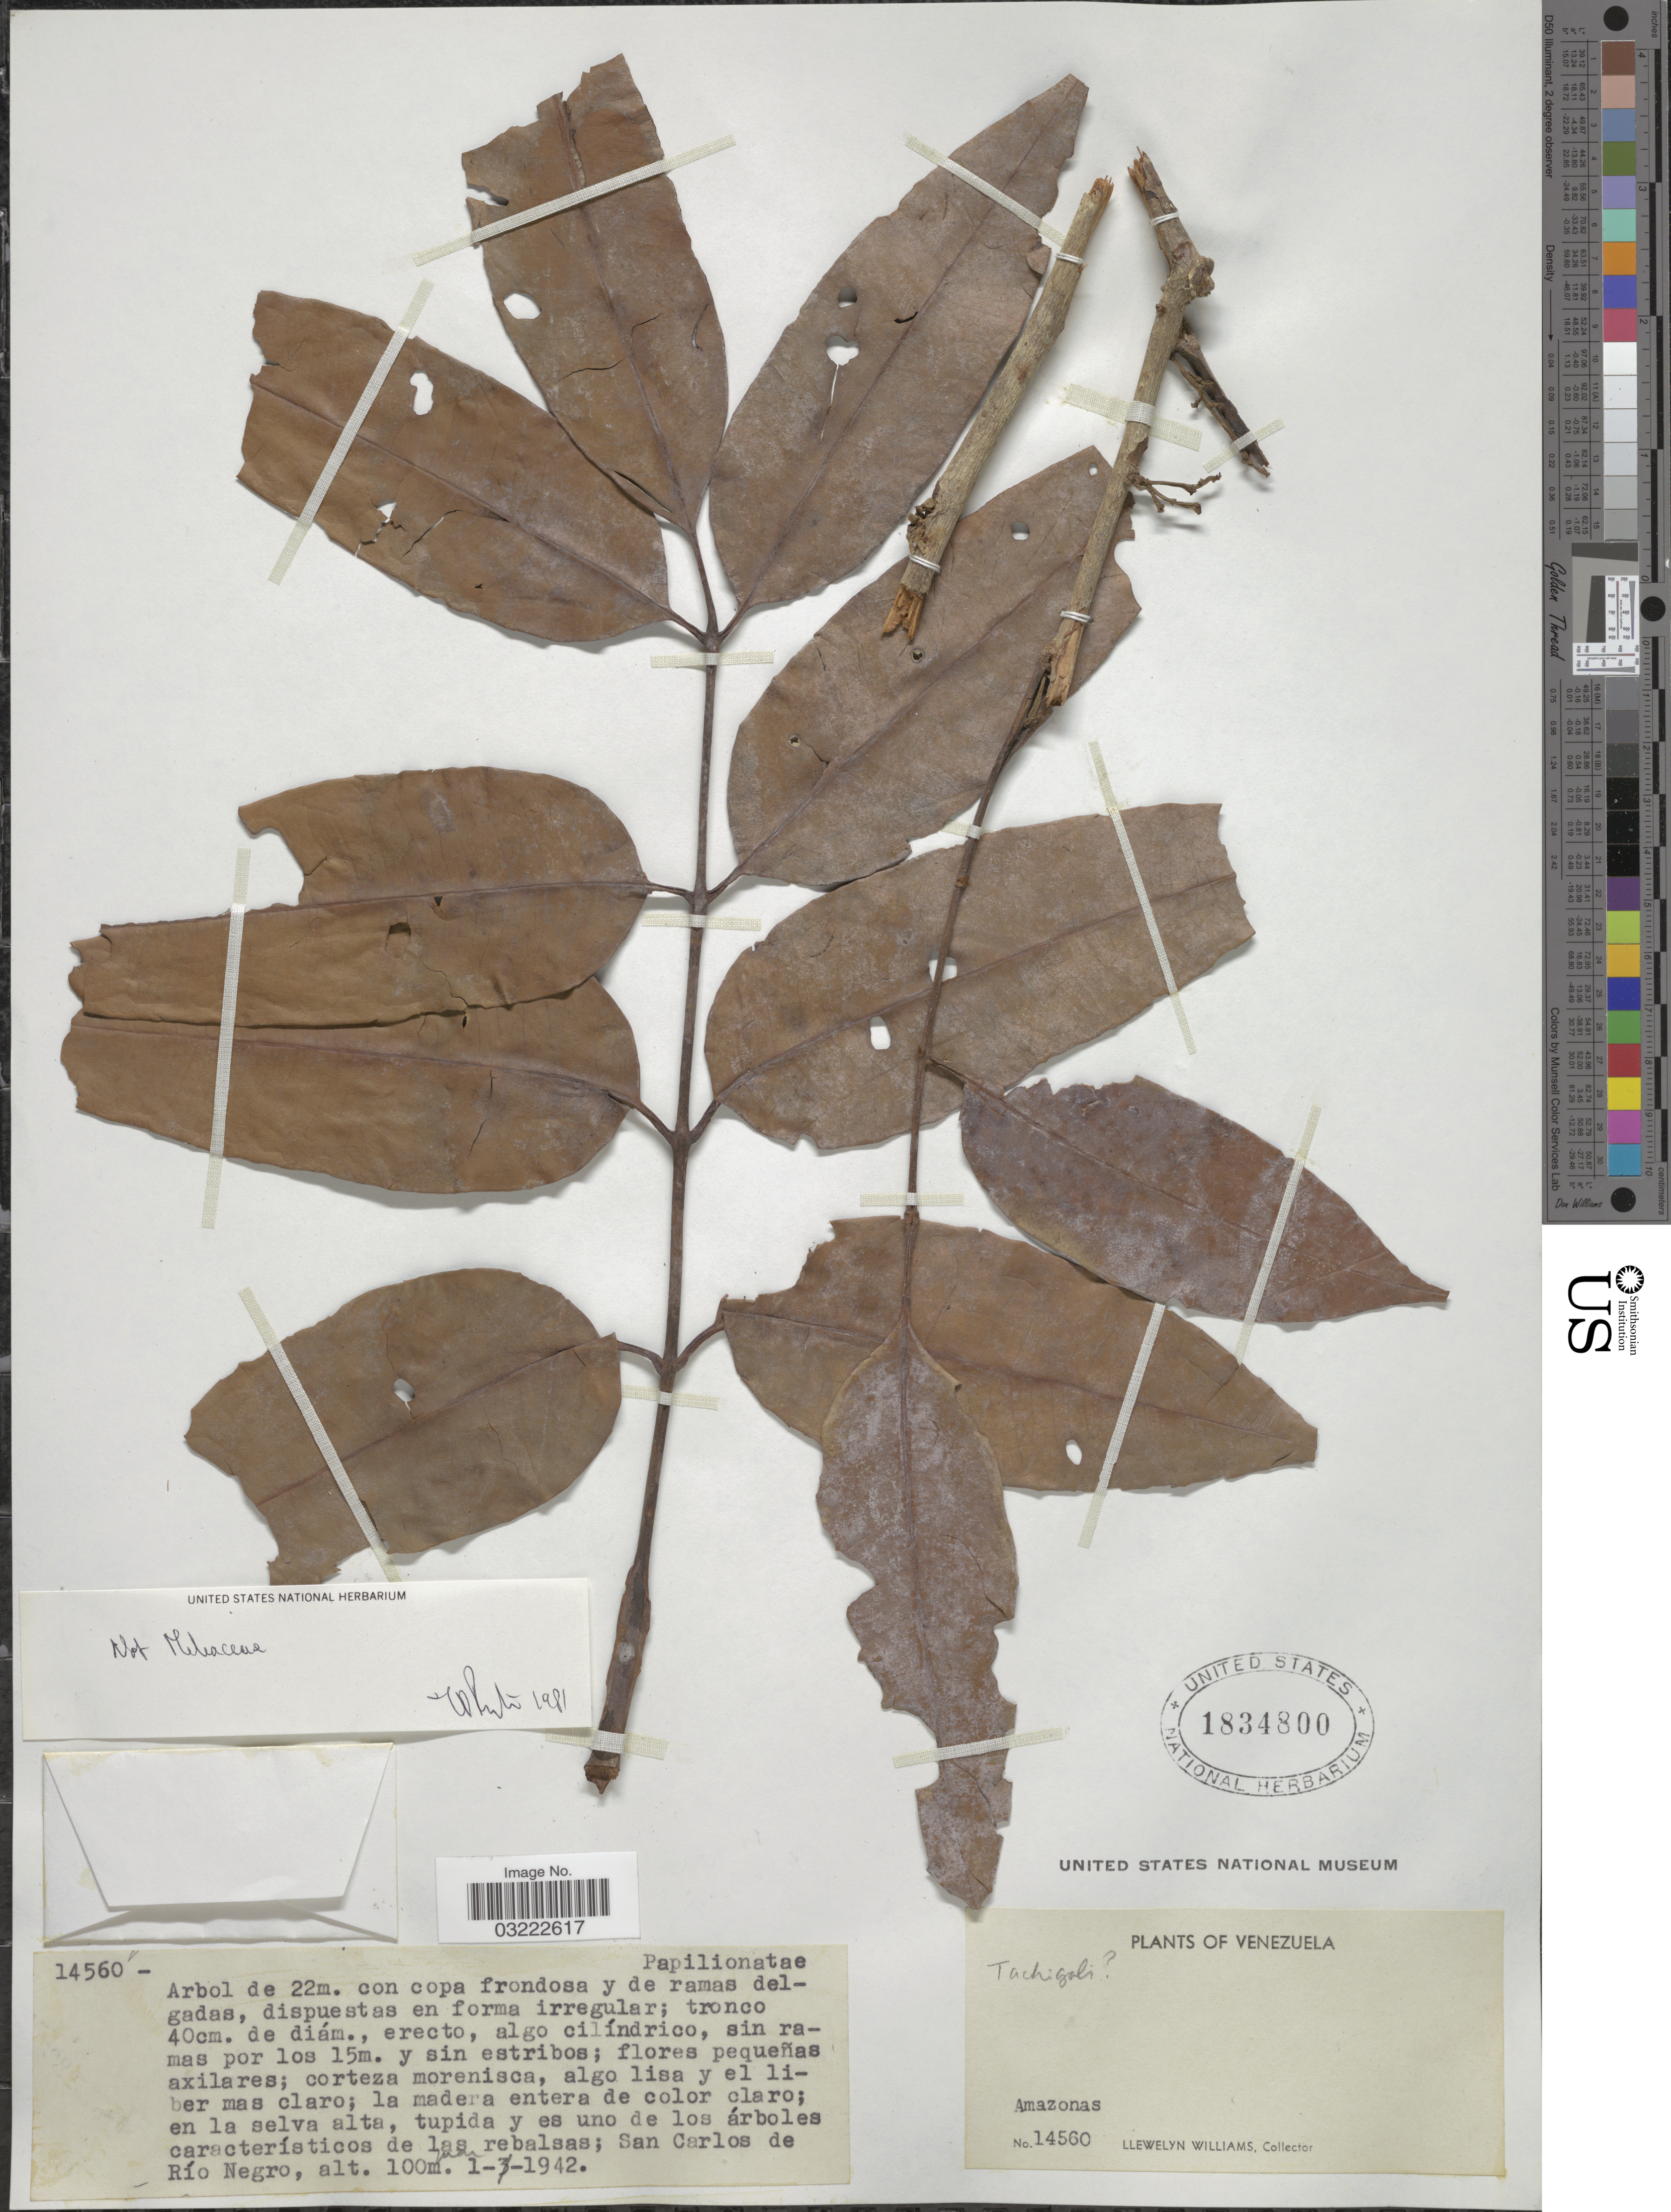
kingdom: Plantae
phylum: Tracheophyta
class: Magnoliopsida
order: Sapindales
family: Meliaceae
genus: Trichilia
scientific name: Trichilia sp.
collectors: Ll. Williams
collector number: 14560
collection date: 1942-01-01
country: Venezuela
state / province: Amazonas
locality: San Carlos de Río Negro.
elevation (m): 100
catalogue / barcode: US 1834800